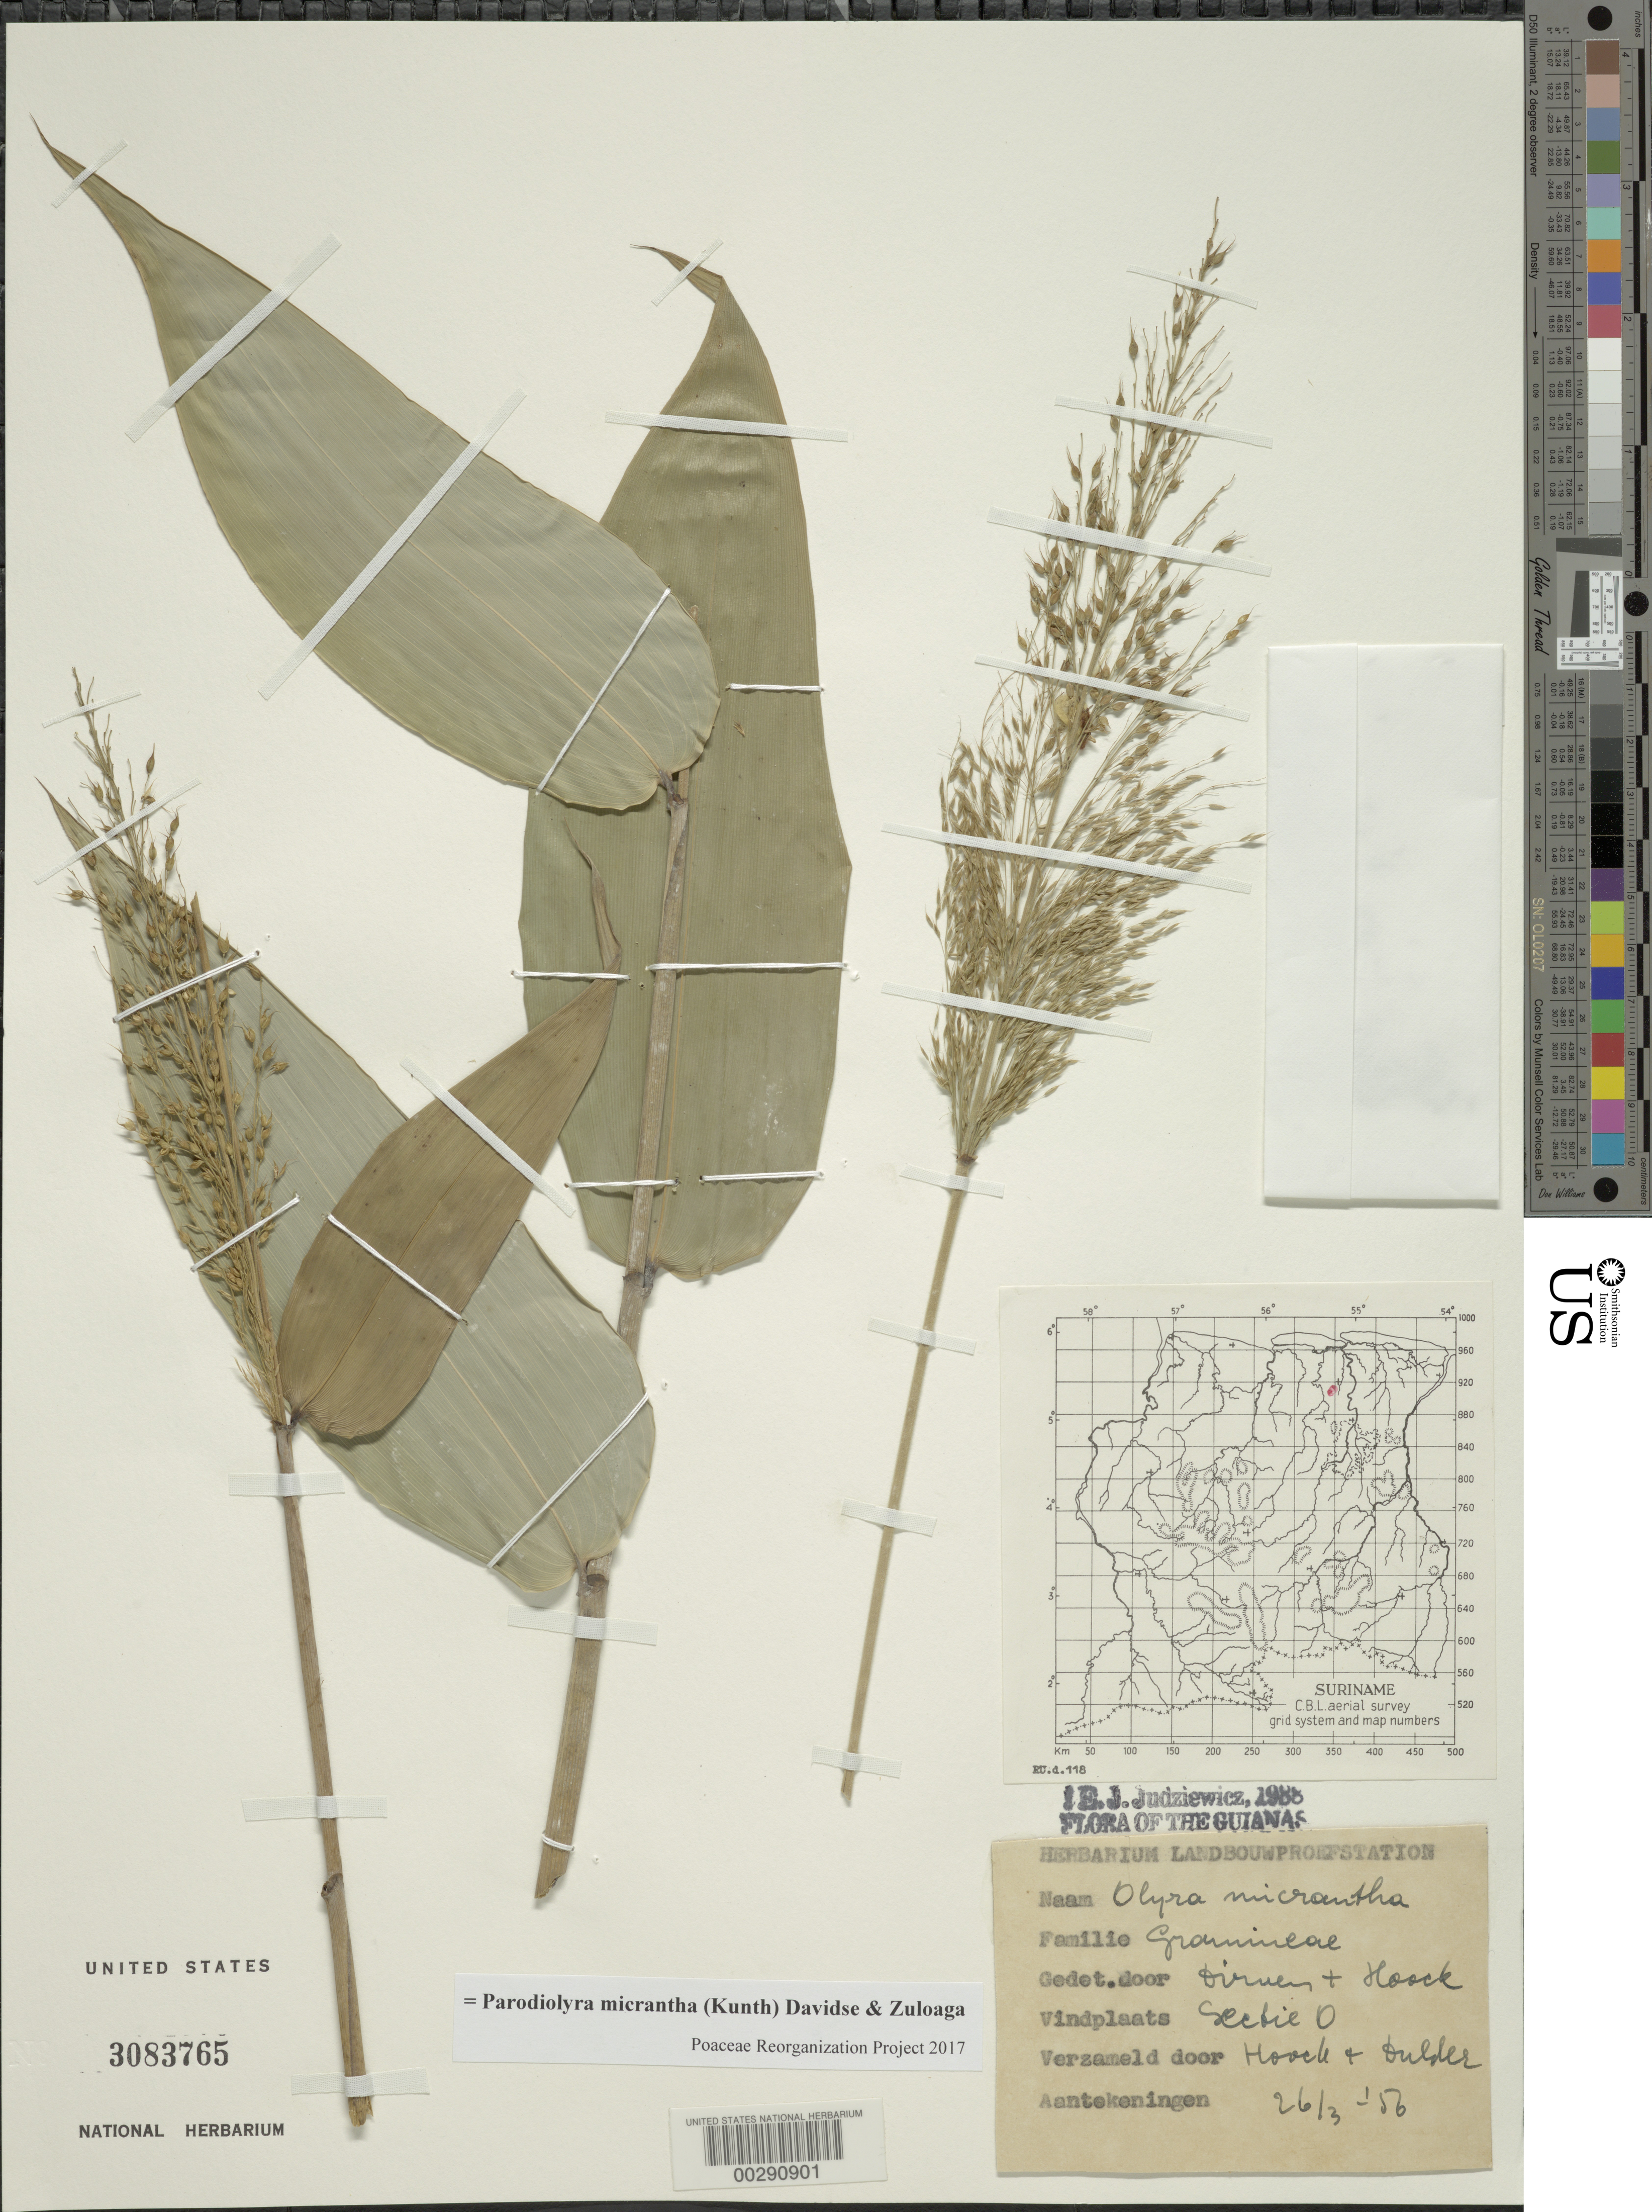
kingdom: Plantae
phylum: Tracheophyta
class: Liliopsida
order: Poales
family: Poaceae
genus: Parodiolyra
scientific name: Parodiolyra micrantha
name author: (Kunth) Davidse & Zuloaga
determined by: Poaceae Reorganization Project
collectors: -. Hoock & -. Dulder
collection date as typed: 26 Mar 1956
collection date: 1956-03-26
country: Suriname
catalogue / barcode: US 3083765